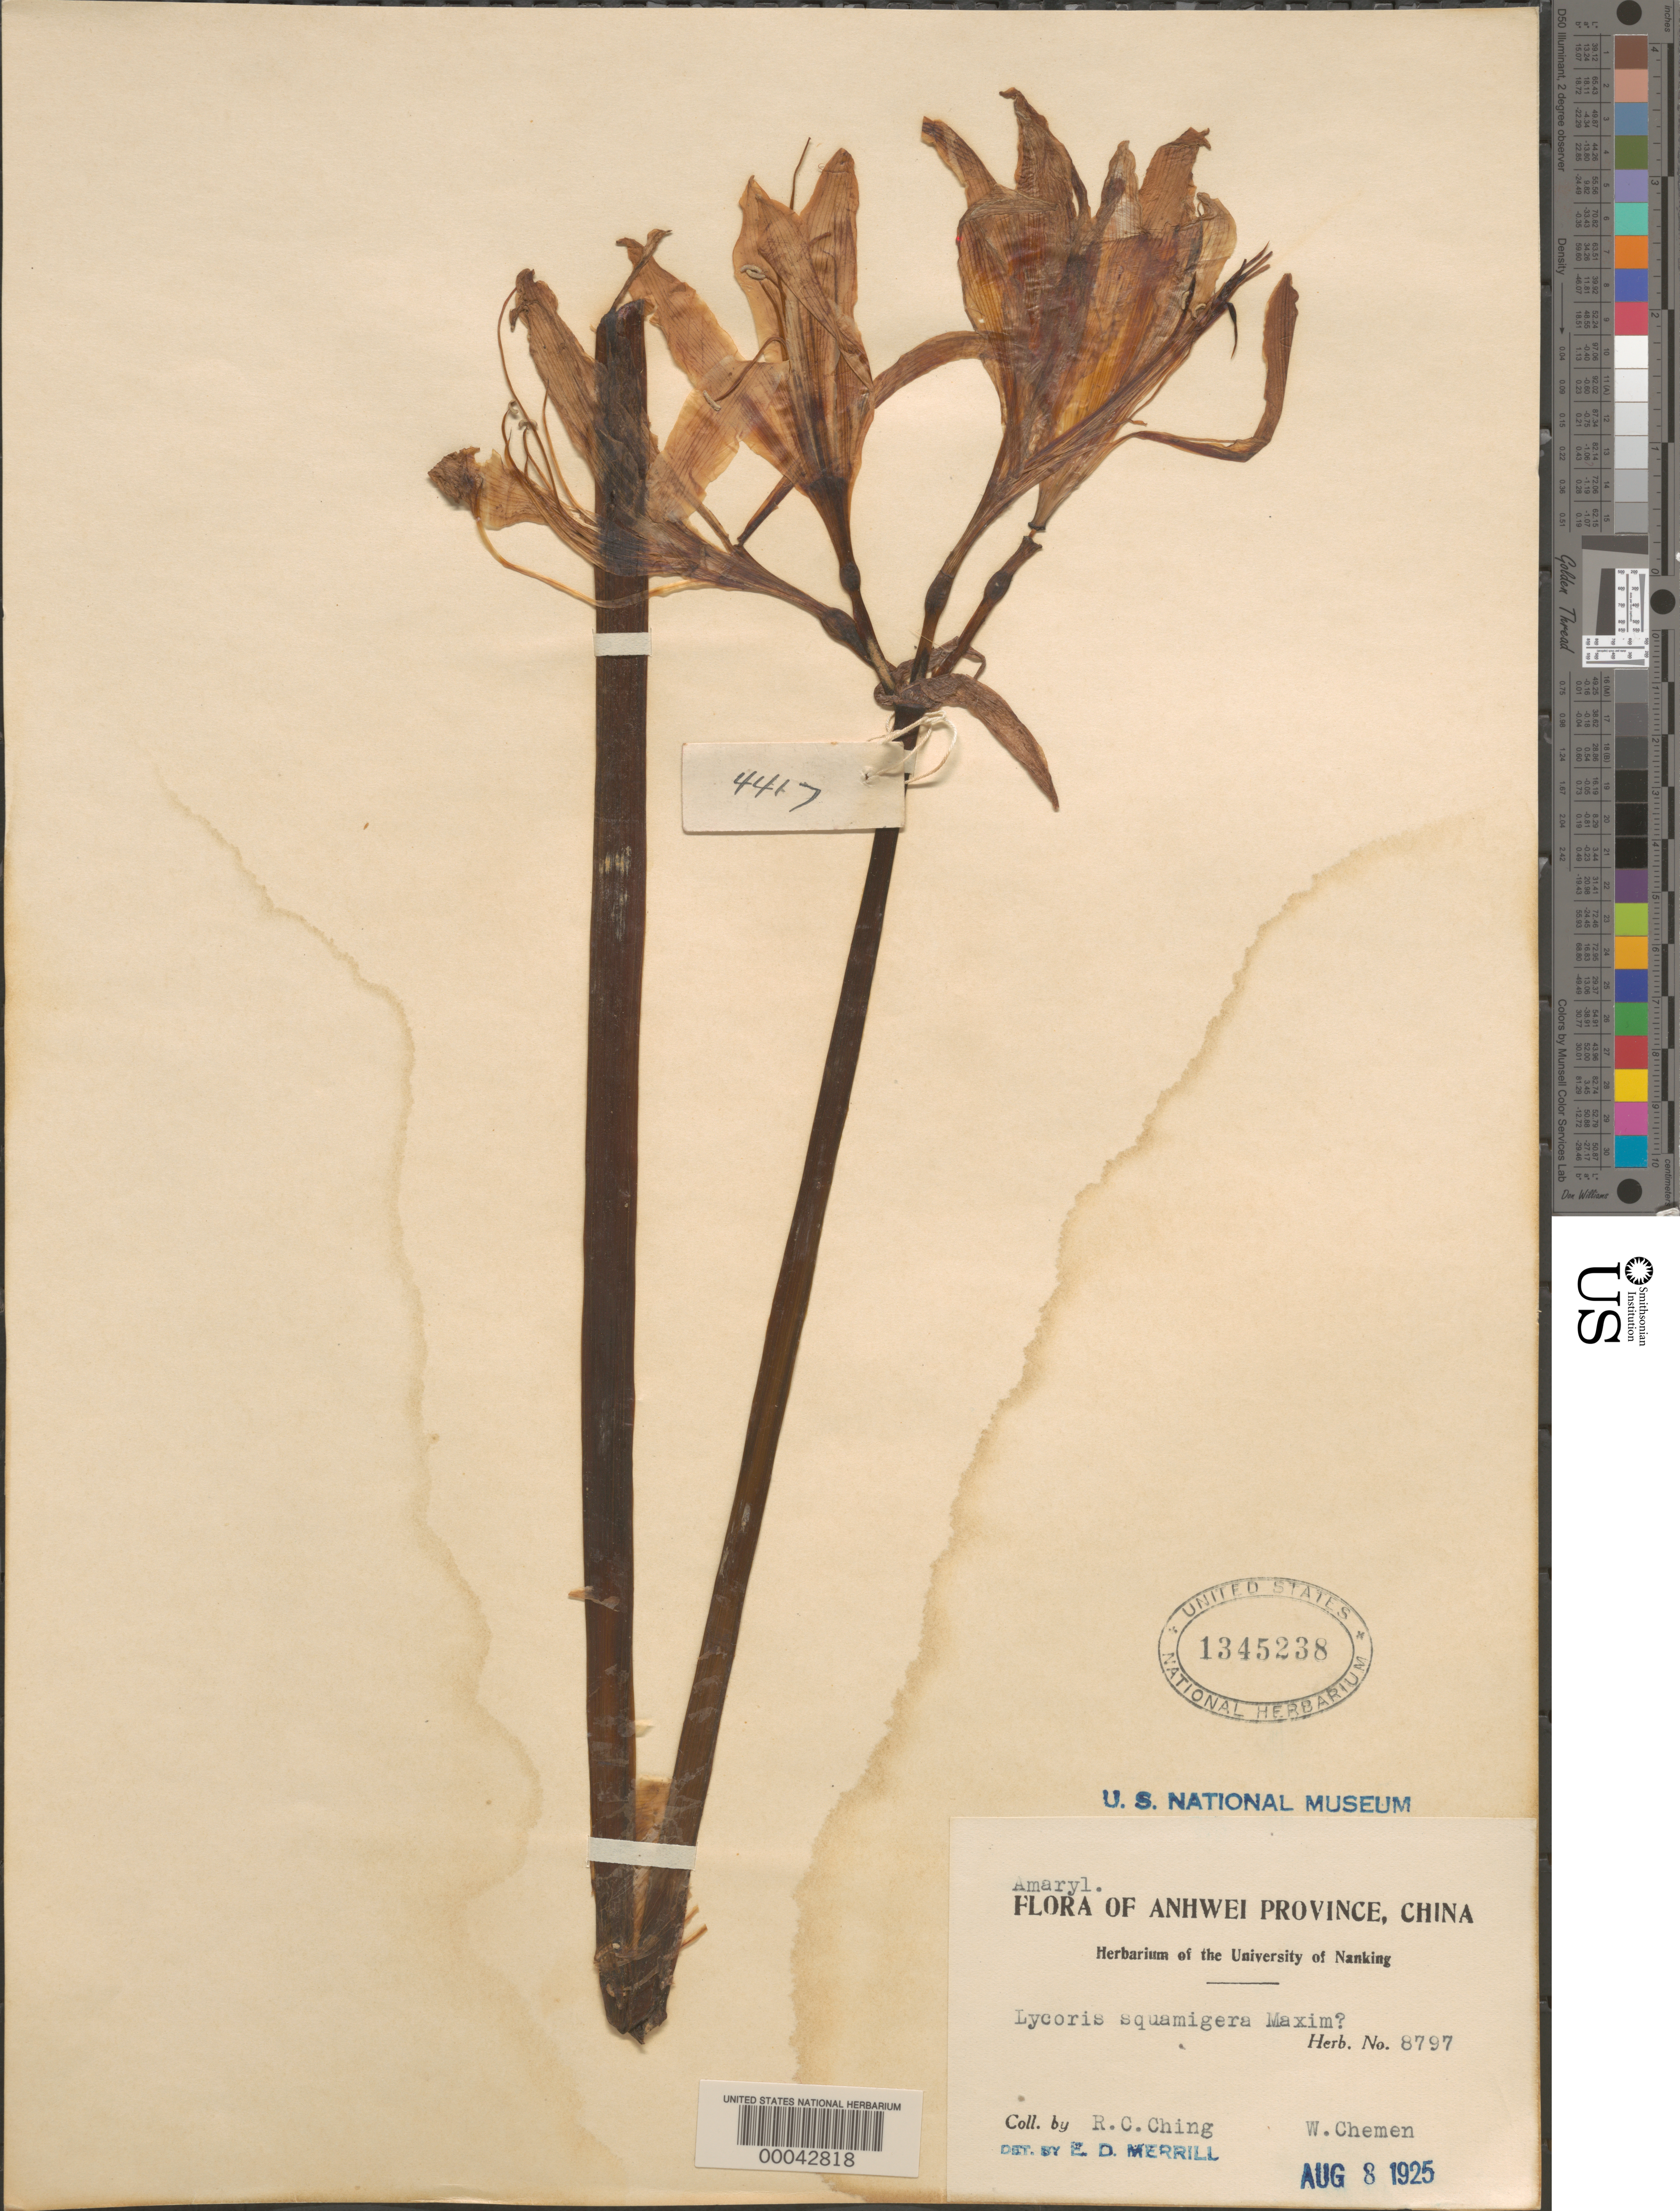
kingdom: Plantae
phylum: Tracheophyta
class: Liliopsida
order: Asparagales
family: Amaryllidaceae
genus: Lycoris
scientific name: Lycoris squamigera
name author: Maxim.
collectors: R. C. Ching & W. Chemen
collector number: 8797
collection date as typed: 08 Aug 1925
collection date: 1925-08-08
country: China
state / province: Anhui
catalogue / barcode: US 1345238